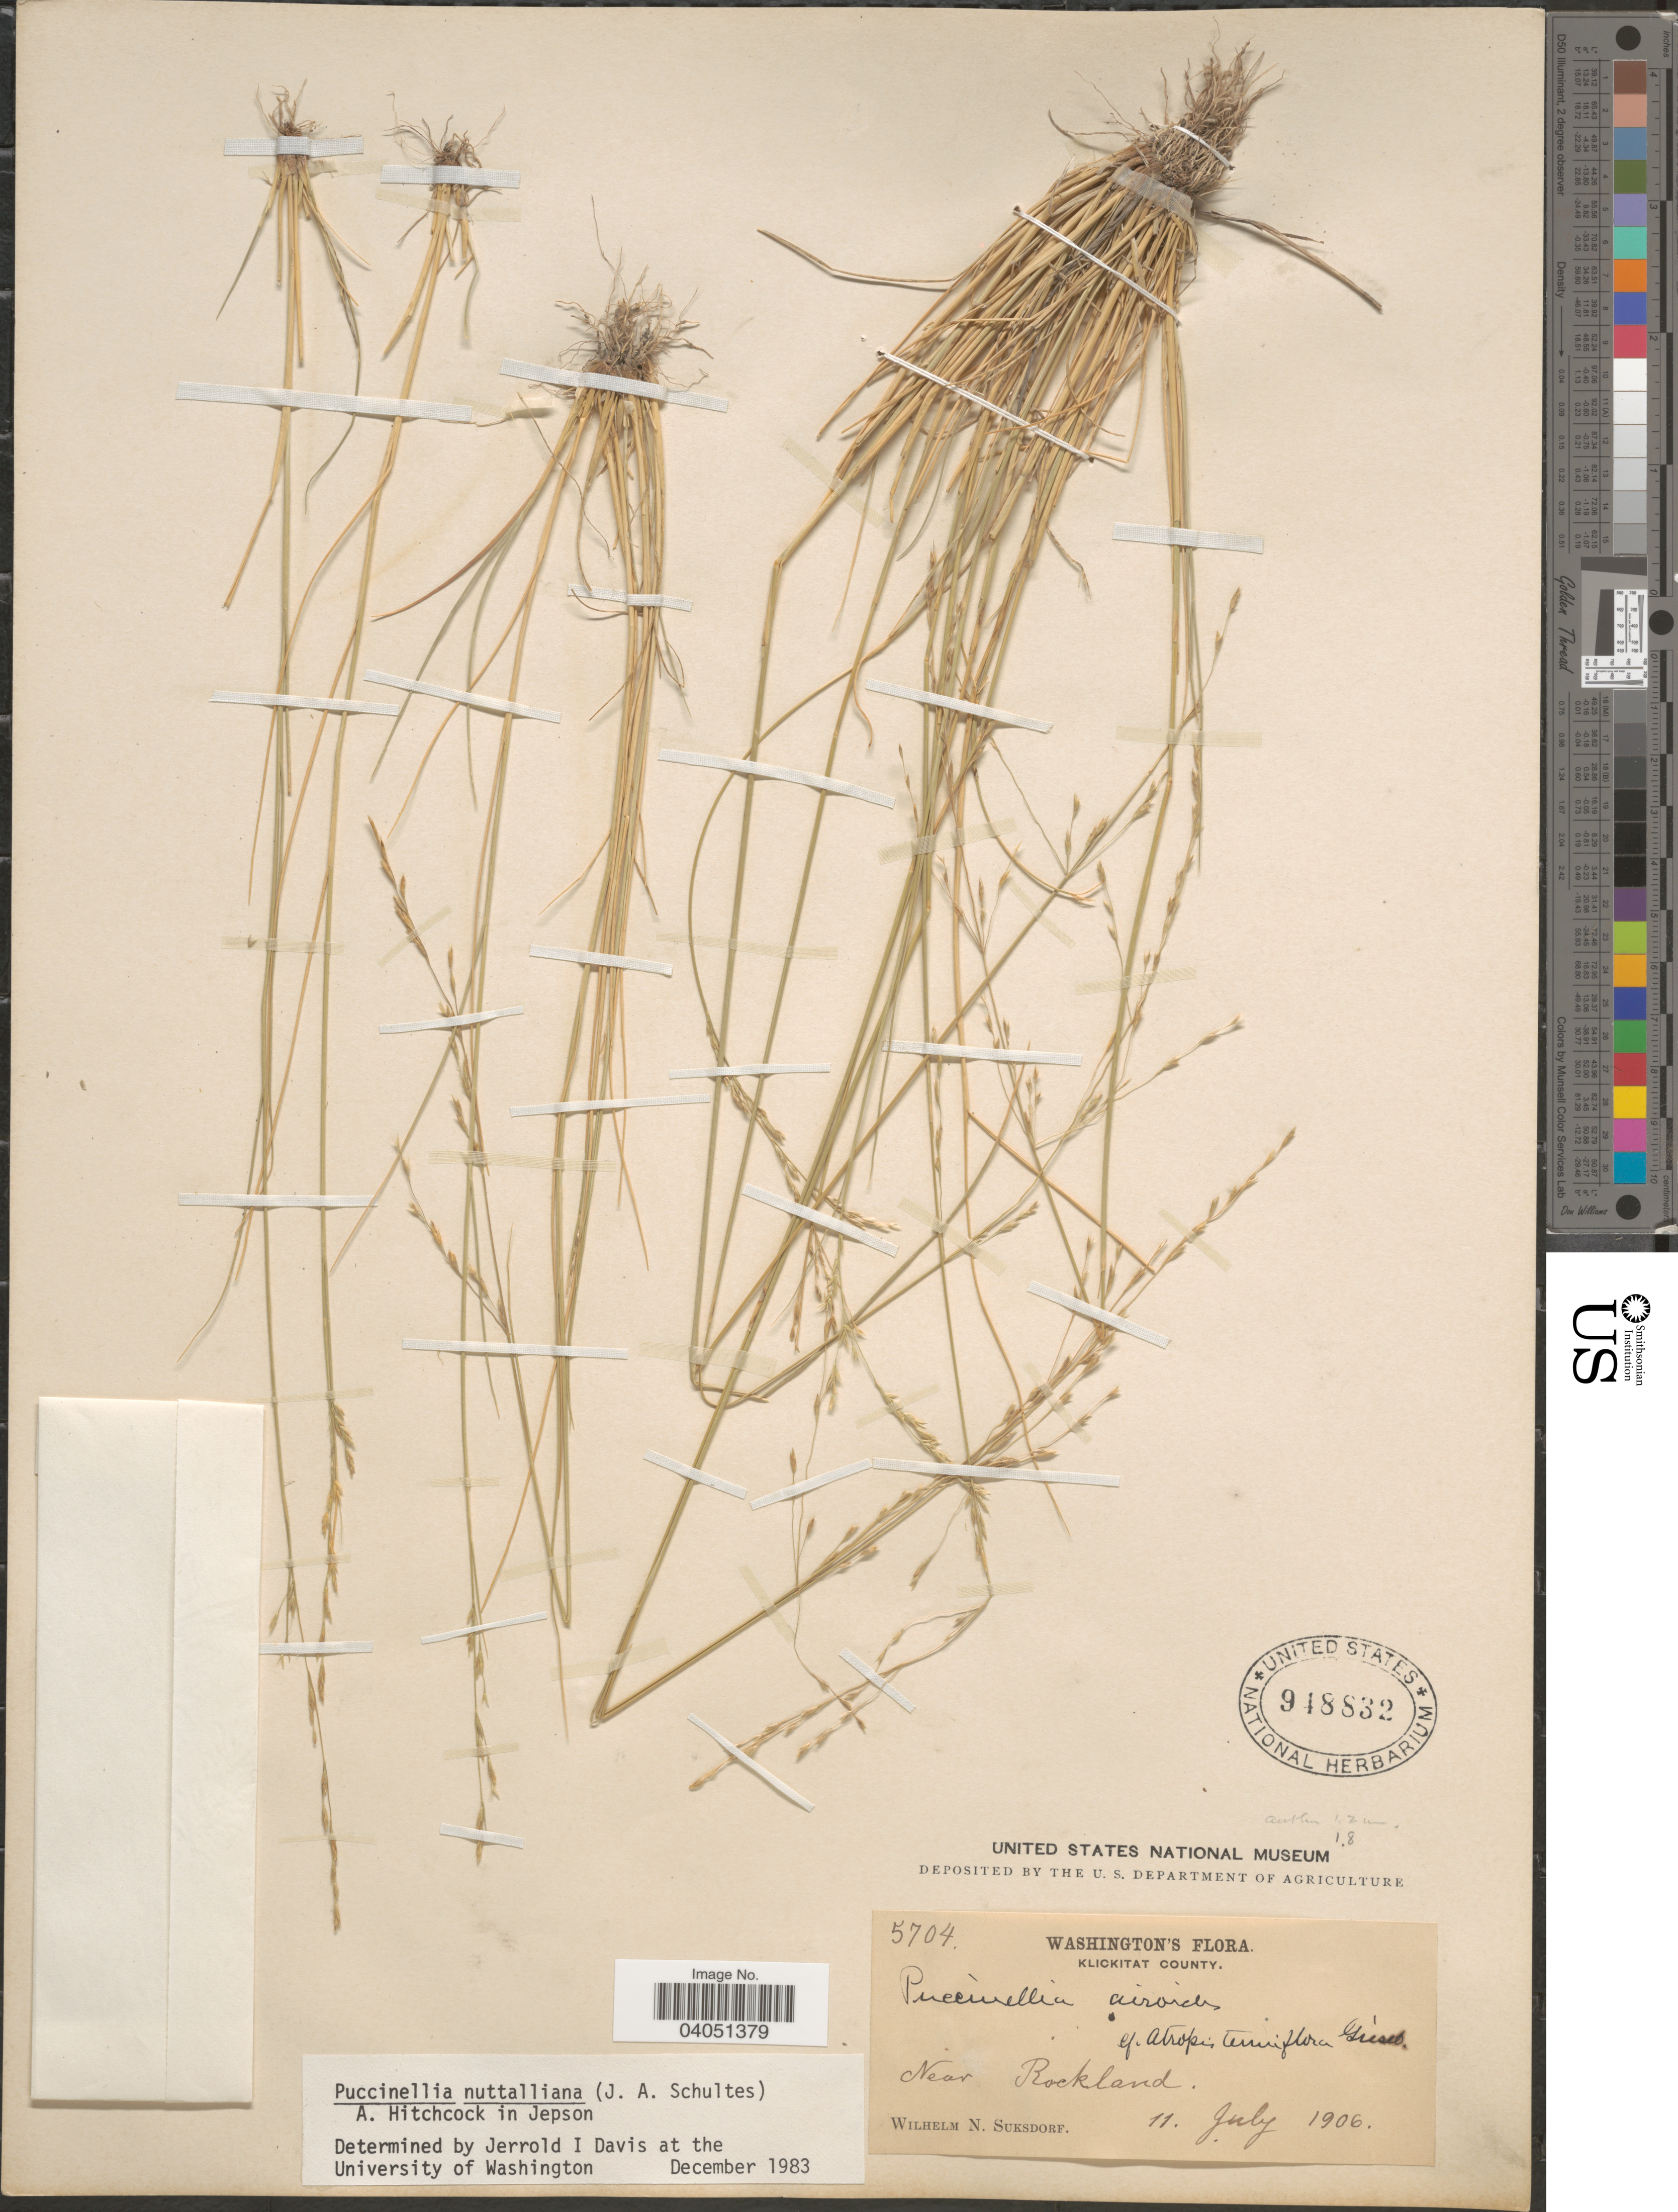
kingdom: Plantae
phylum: Tracheophyta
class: Liliopsida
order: Poales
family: Poaceae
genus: Puccinellia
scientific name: Puccinellia nuttalliana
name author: (Schult.) Hitchc.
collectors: W. N. Suksdorf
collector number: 5704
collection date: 1906-07-11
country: United States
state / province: Washington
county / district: Klickitat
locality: Klickitat County. Near Rockland.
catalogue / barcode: US 948832